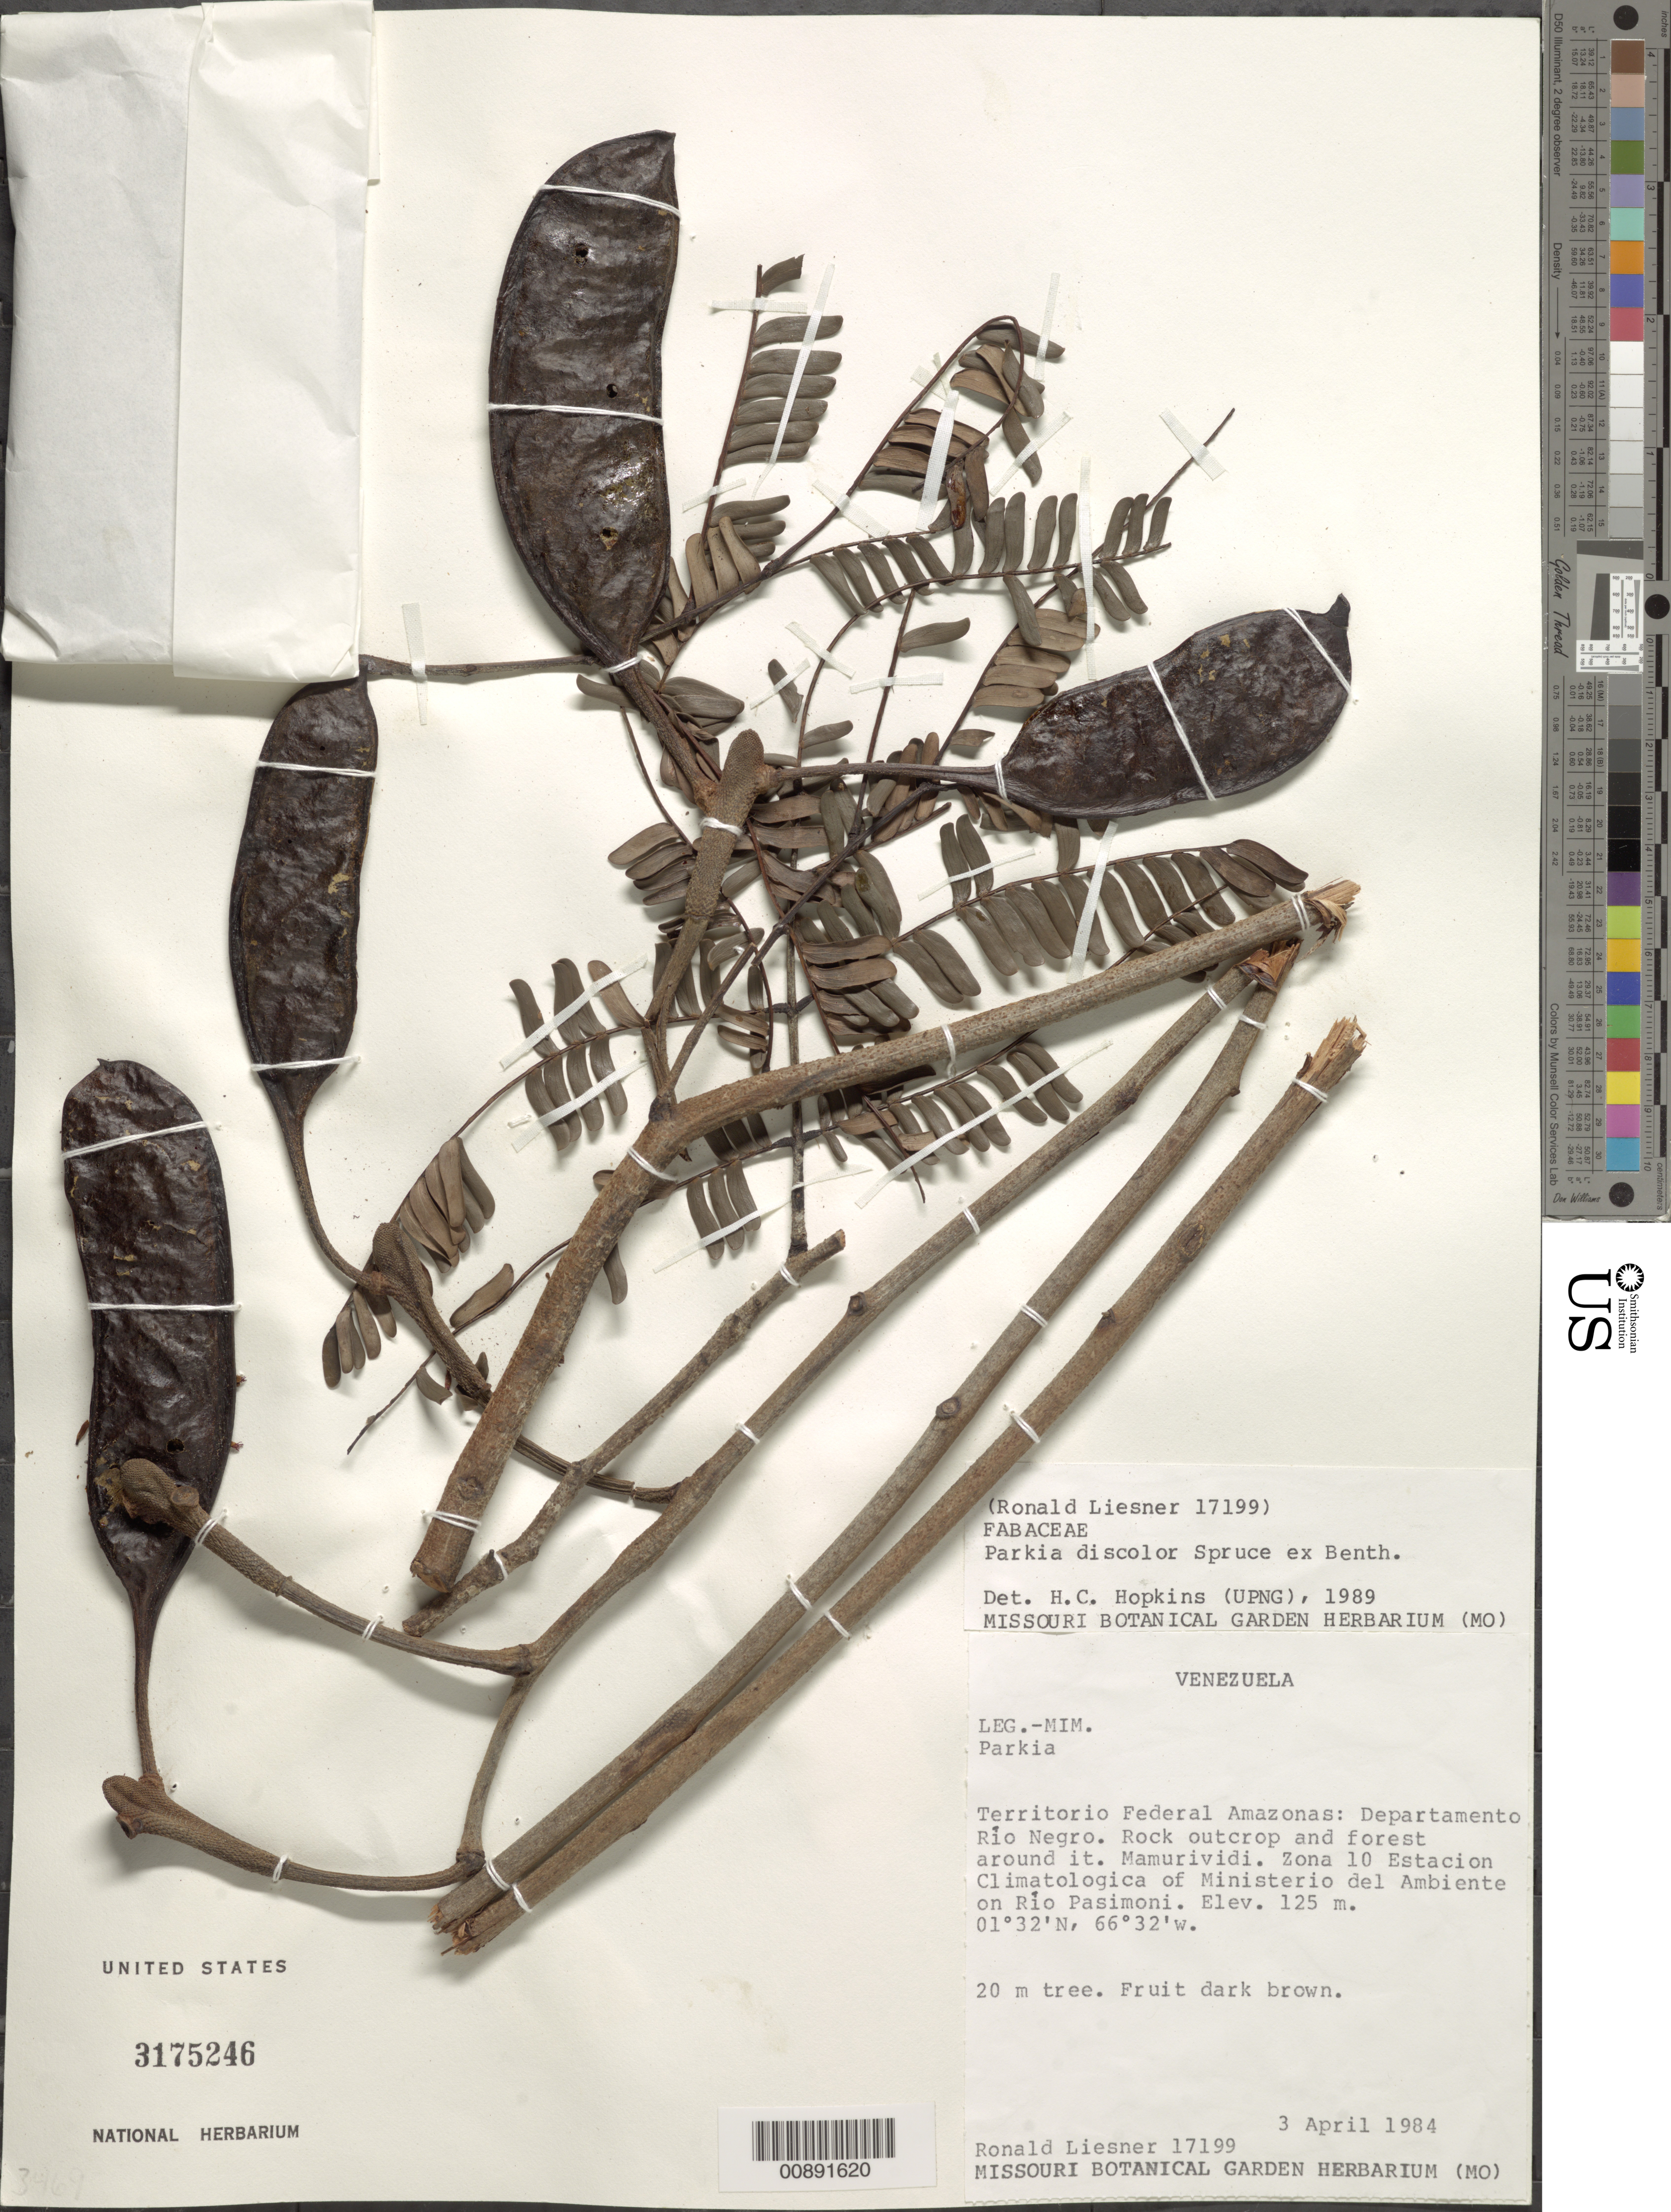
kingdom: Plantae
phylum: Tracheophyta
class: Magnoliopsida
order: Fabales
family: Fabaceae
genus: Parkia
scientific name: Parkia discolor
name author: Spruce ex Benth.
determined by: Hopkins, H. C.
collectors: R. L. Liesner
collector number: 17199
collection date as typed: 3-Apr-84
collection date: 1984-04-03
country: Venezuela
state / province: Amazonas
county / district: Río Negro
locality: Mamurividi. Zona 10 Estacion Climatologica of Ministerío del Ambiente on Río Pasimoni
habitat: Rock outcrop and forest around it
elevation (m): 125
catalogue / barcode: US 3175246